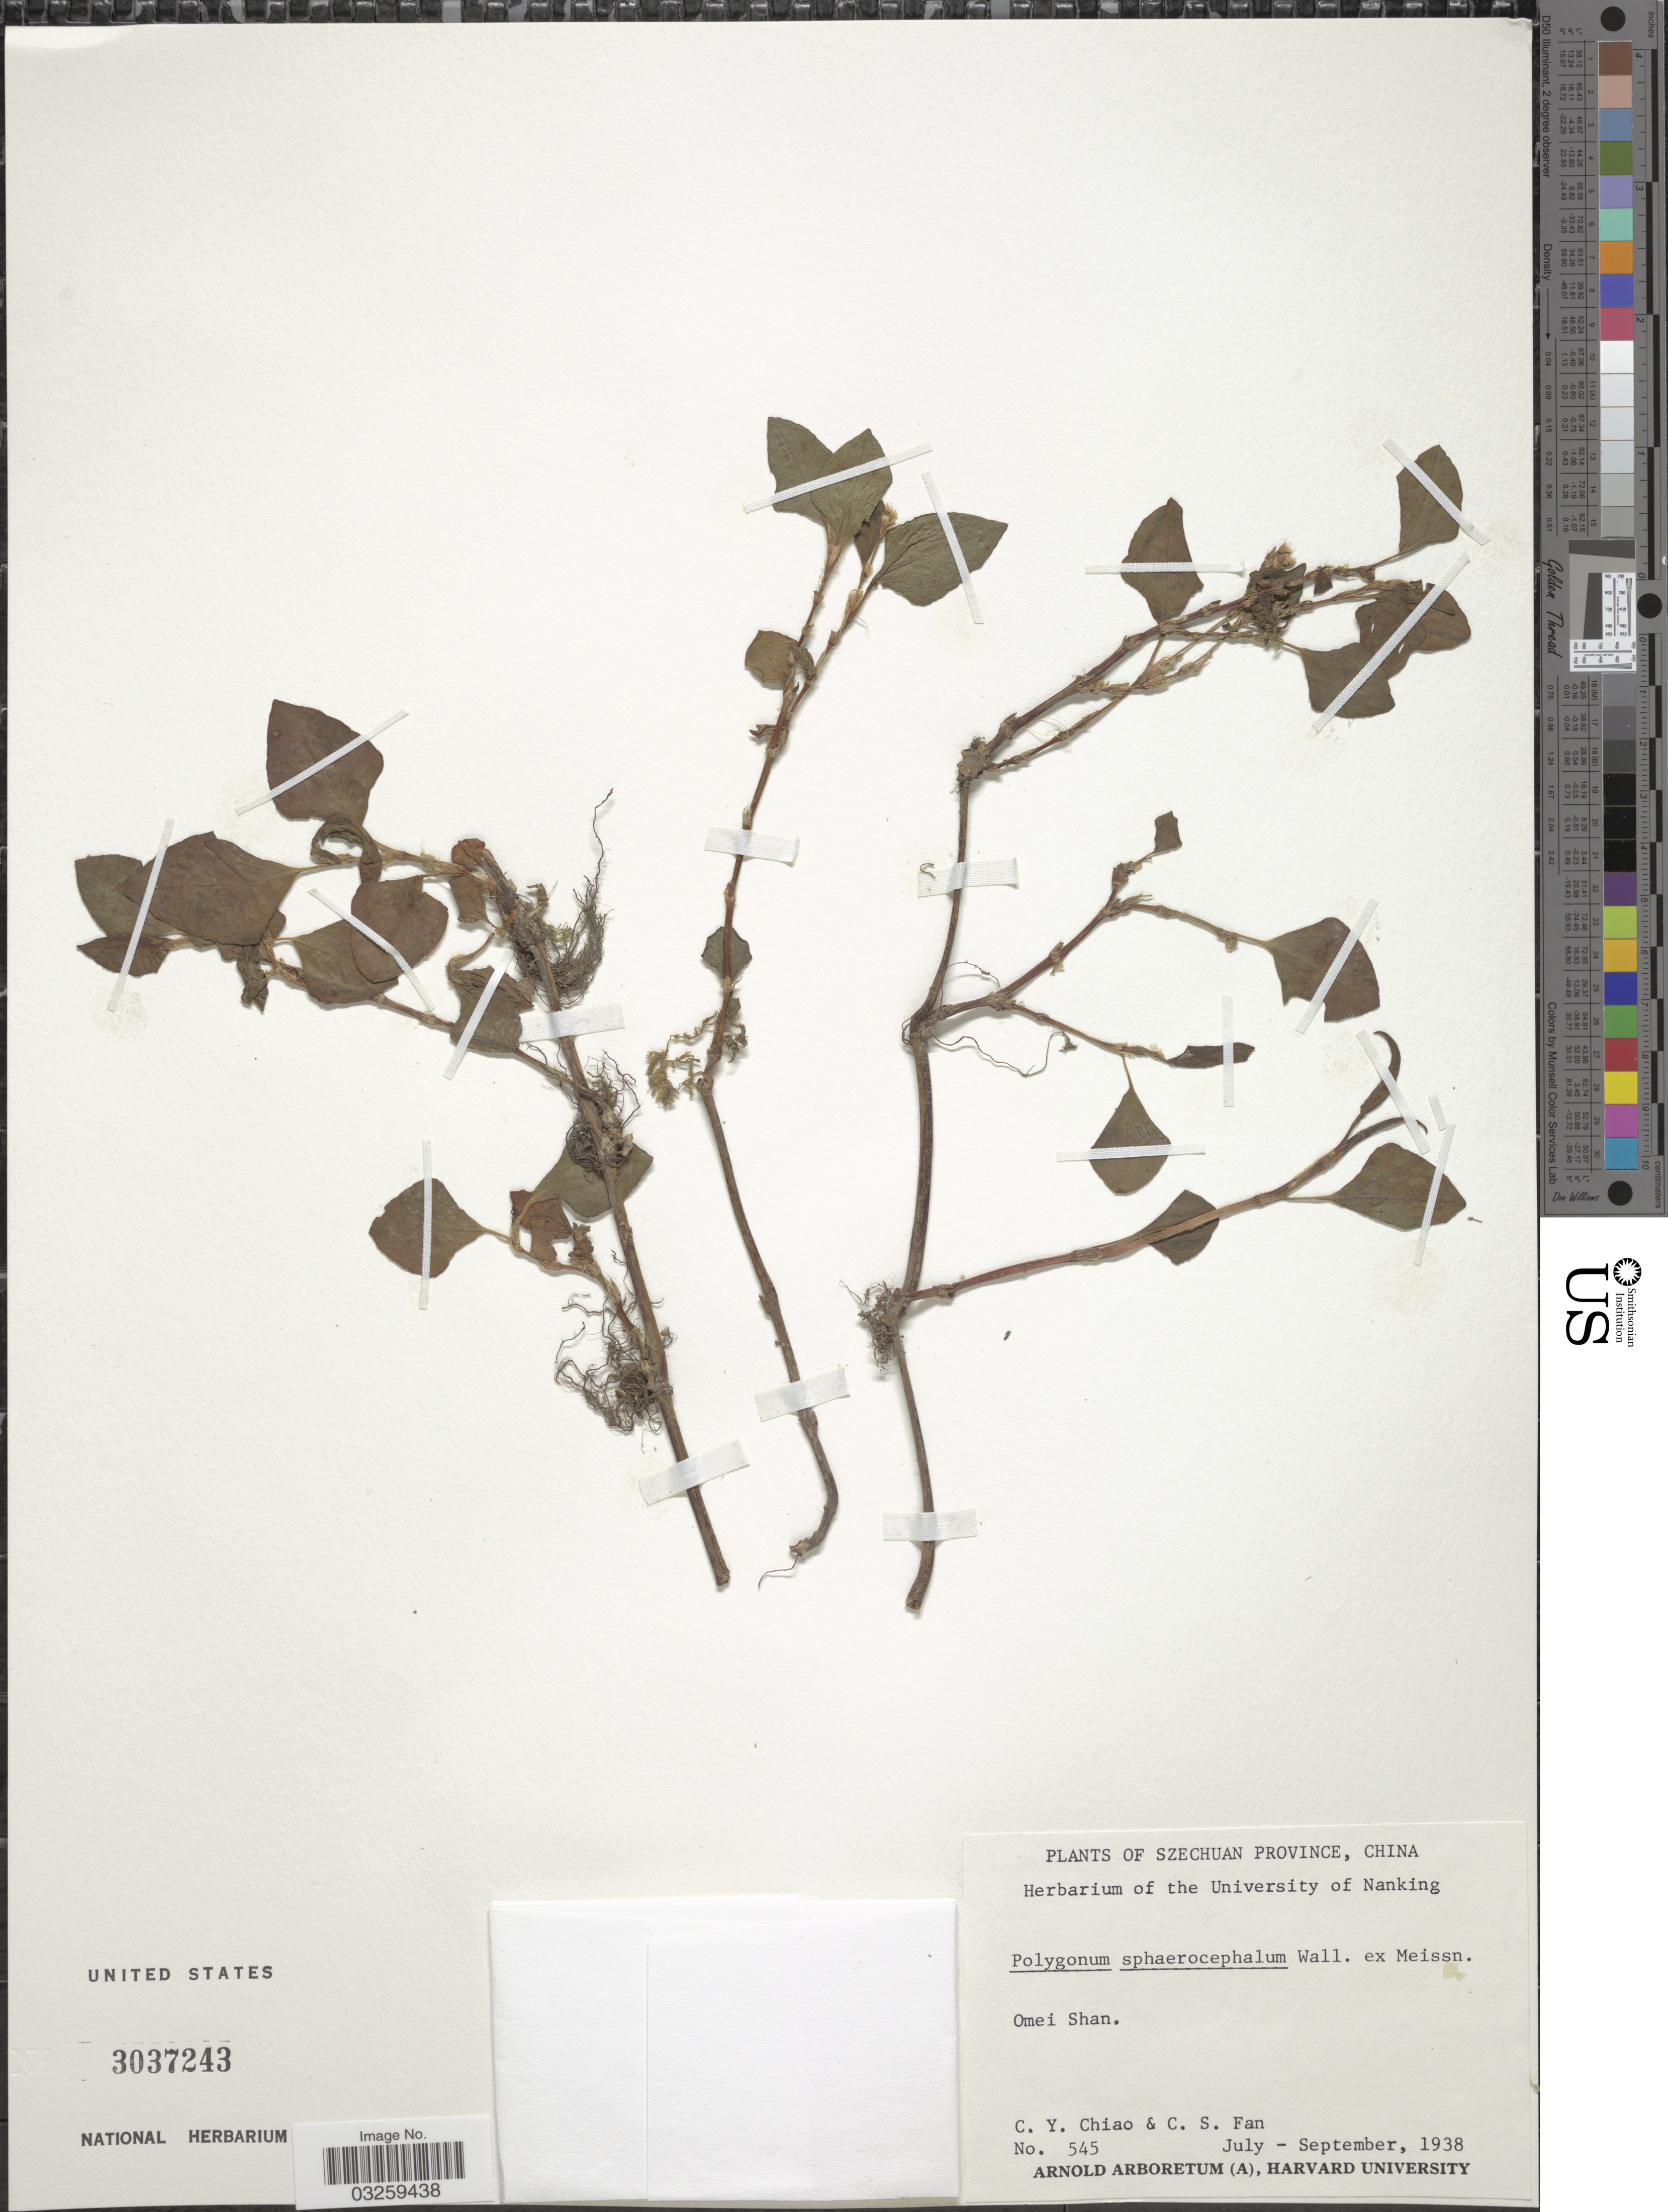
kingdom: Plantae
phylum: Tracheophyta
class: Magnoliopsida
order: Caryophyllales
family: Polygonaceae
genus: Polygonum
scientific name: Polygonum sphaerostachyum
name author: Meisn.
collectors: C. Y. Chiao & C. S. Fan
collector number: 545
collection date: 1938-07/1938-09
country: China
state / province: Sichuan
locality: Szechuan Province, Omei Shan.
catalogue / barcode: US 3037243